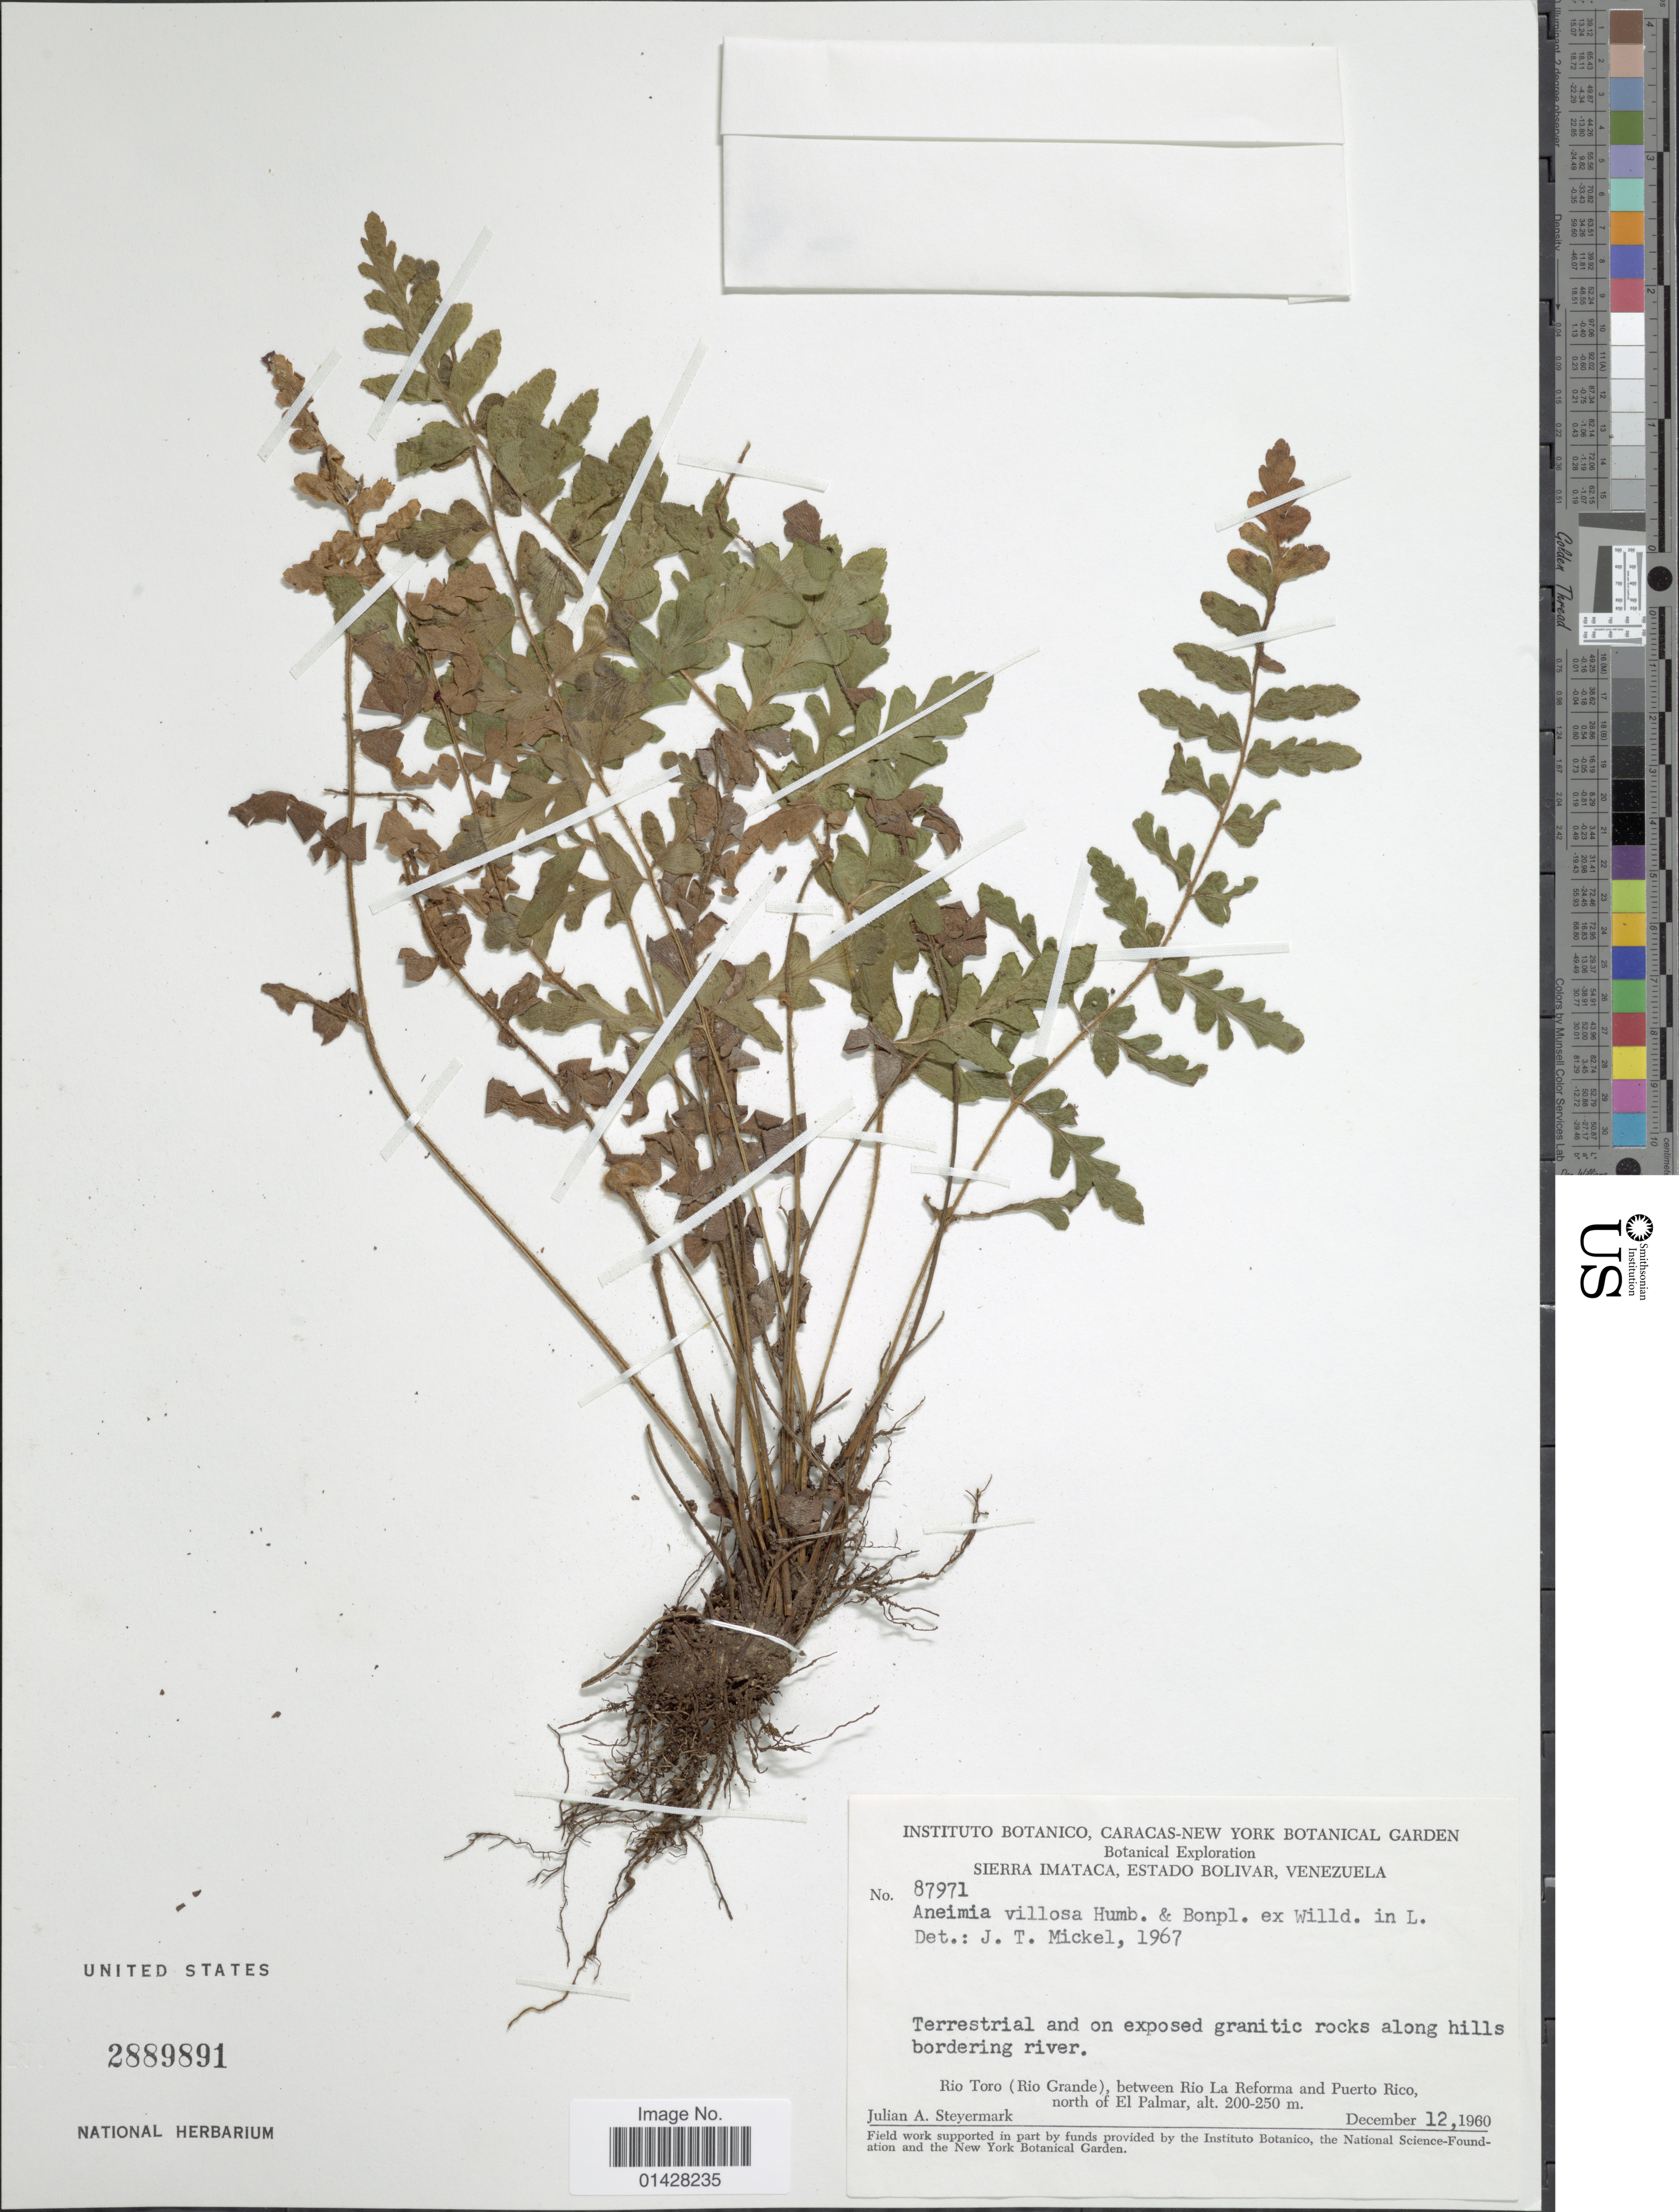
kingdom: Plantae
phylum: Tracheophyta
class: Polypodiopsida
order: Schizaeales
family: Anemiaceae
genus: Anemia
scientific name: Anemia villosa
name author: Humb. & Bonpl. ex Willd.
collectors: J. Steyermark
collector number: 87971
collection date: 1960-12-12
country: Venezuela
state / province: Bolivar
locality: Sierra Imataca, Estado Bolivar, Venezuela. Rio Toro (Rio Grande), between Rio La Reforma and Puerto Rico, north of El Palmar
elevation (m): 200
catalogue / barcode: US 2889891